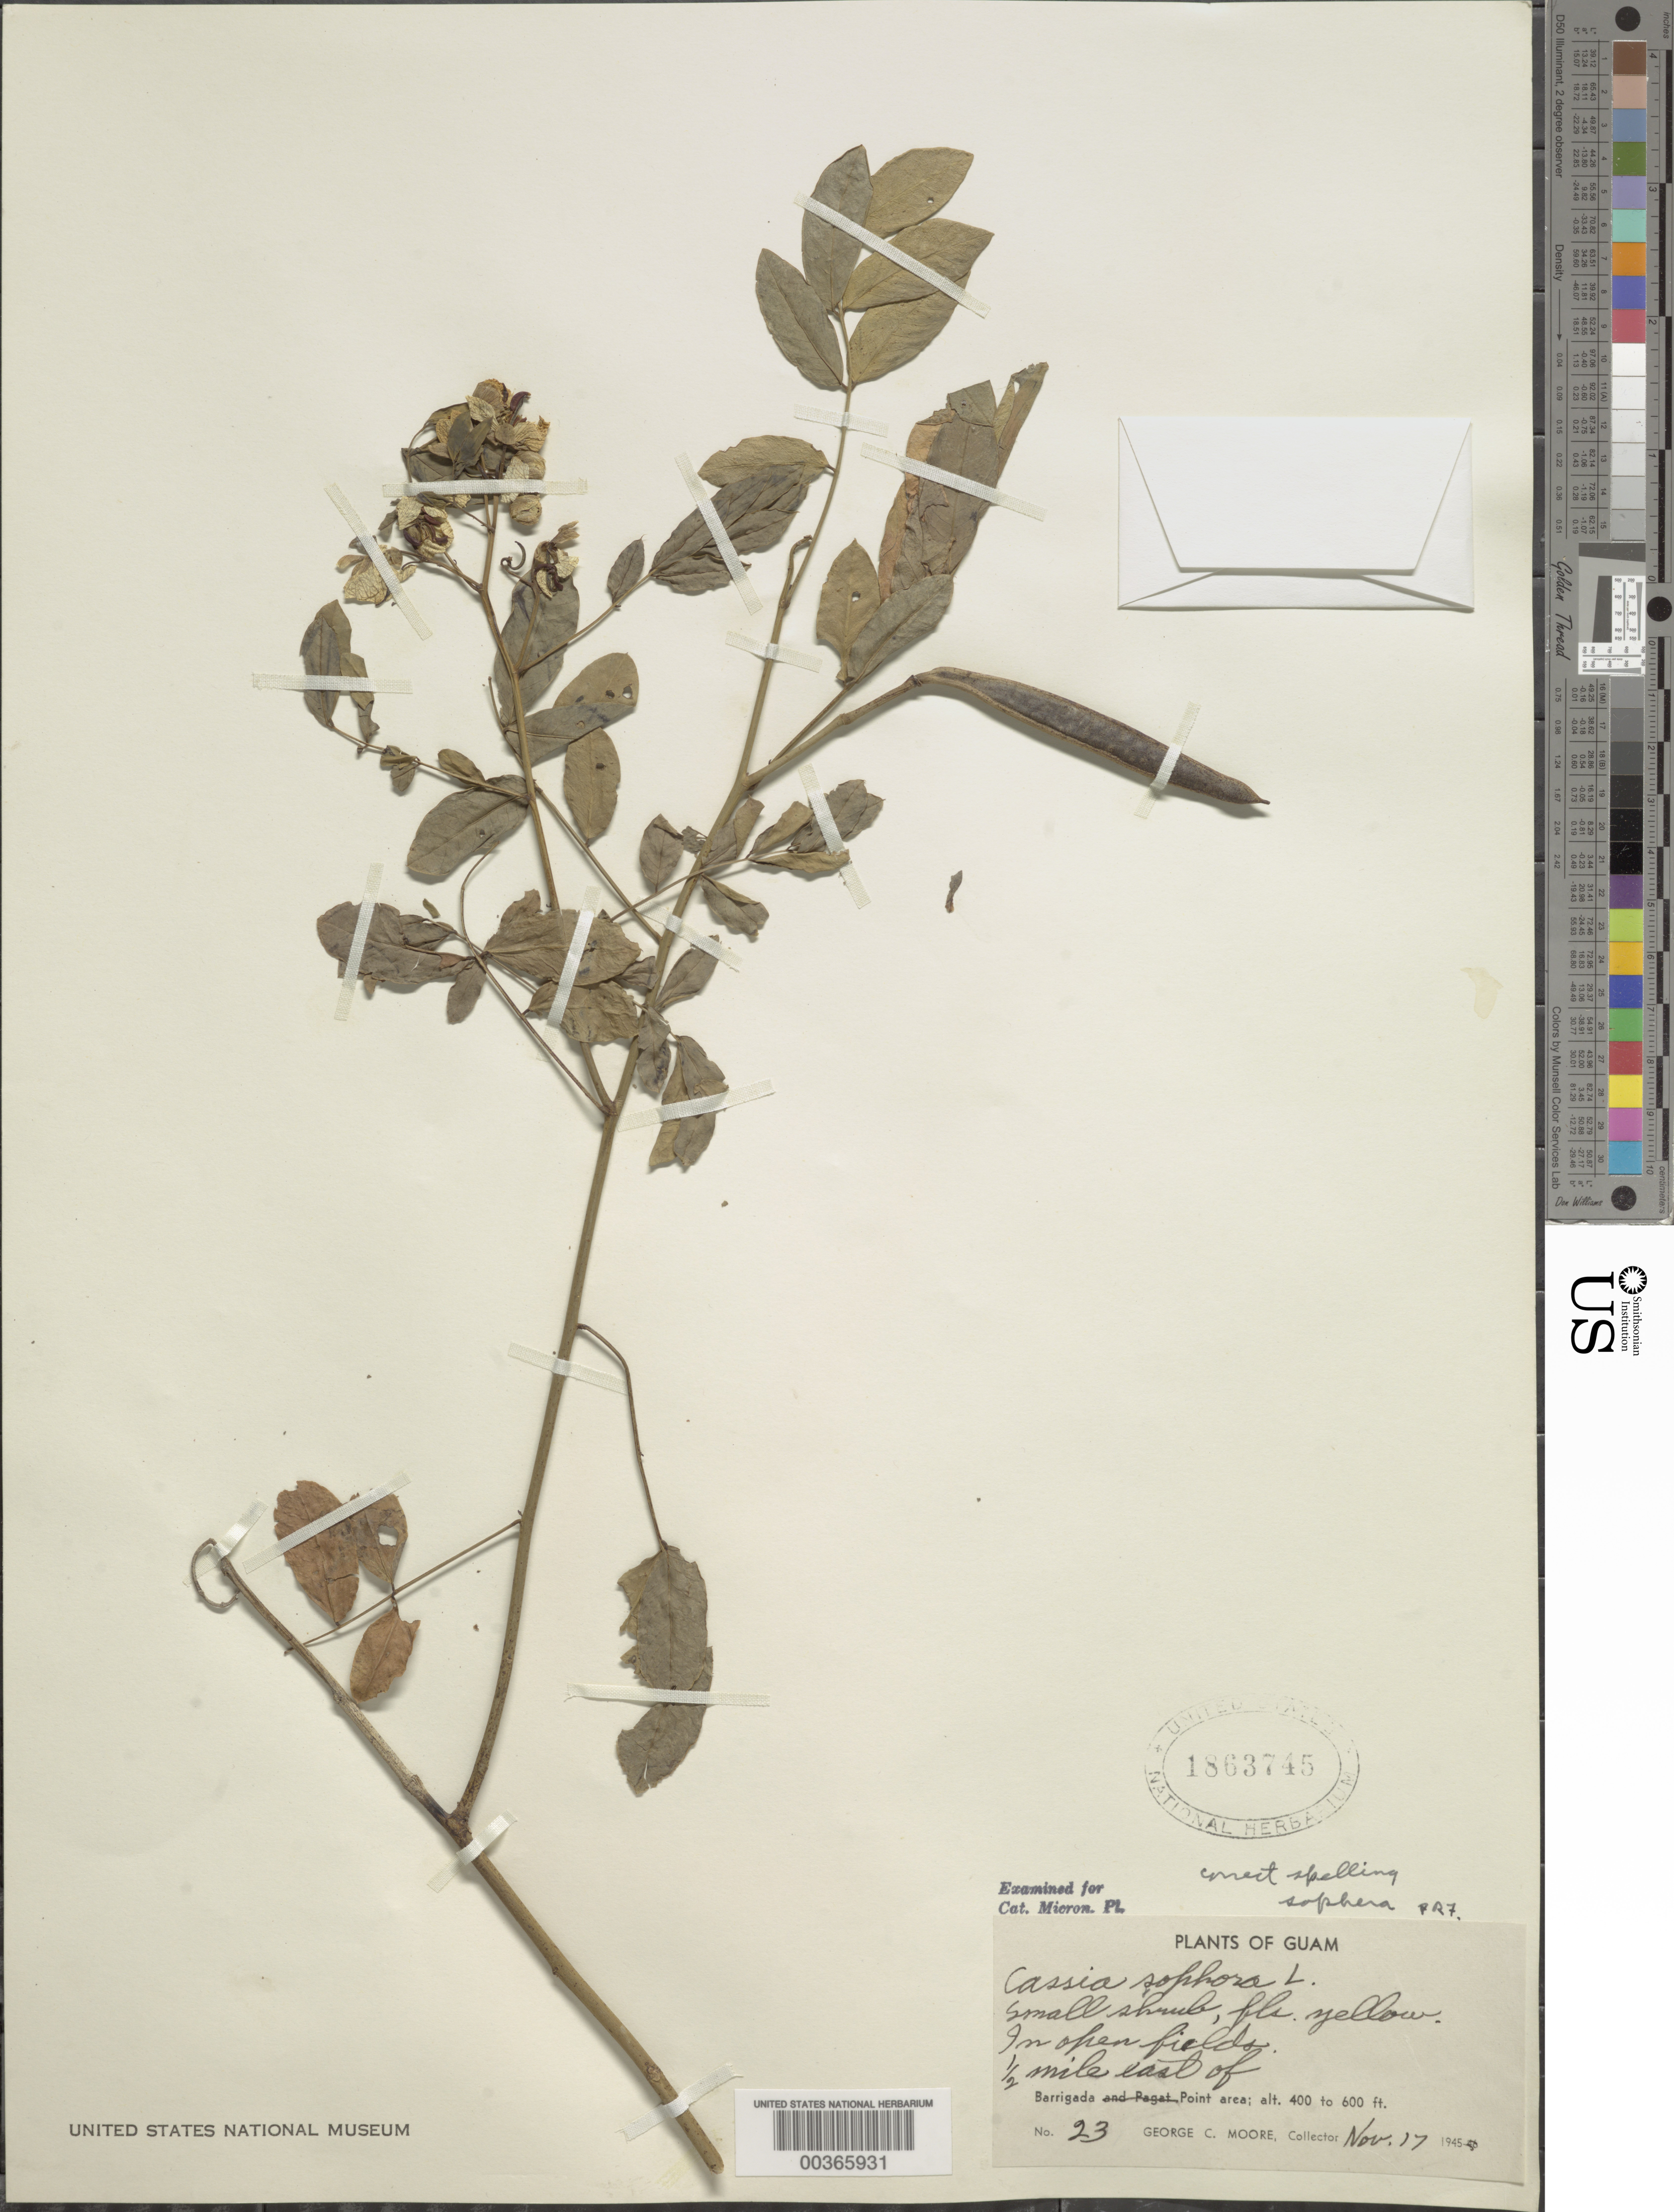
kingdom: Plantae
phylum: Tracheophyta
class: Magnoliopsida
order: Fabales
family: Fabaceae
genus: Senna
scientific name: Senna sophera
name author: (L.) Roxb.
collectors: G. C. Moore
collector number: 23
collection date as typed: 17 Nov 1945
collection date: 1945-11-17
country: Guam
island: Guam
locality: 0.5 mi e of barrigada point area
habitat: In open fields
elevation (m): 400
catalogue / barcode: US 1863745